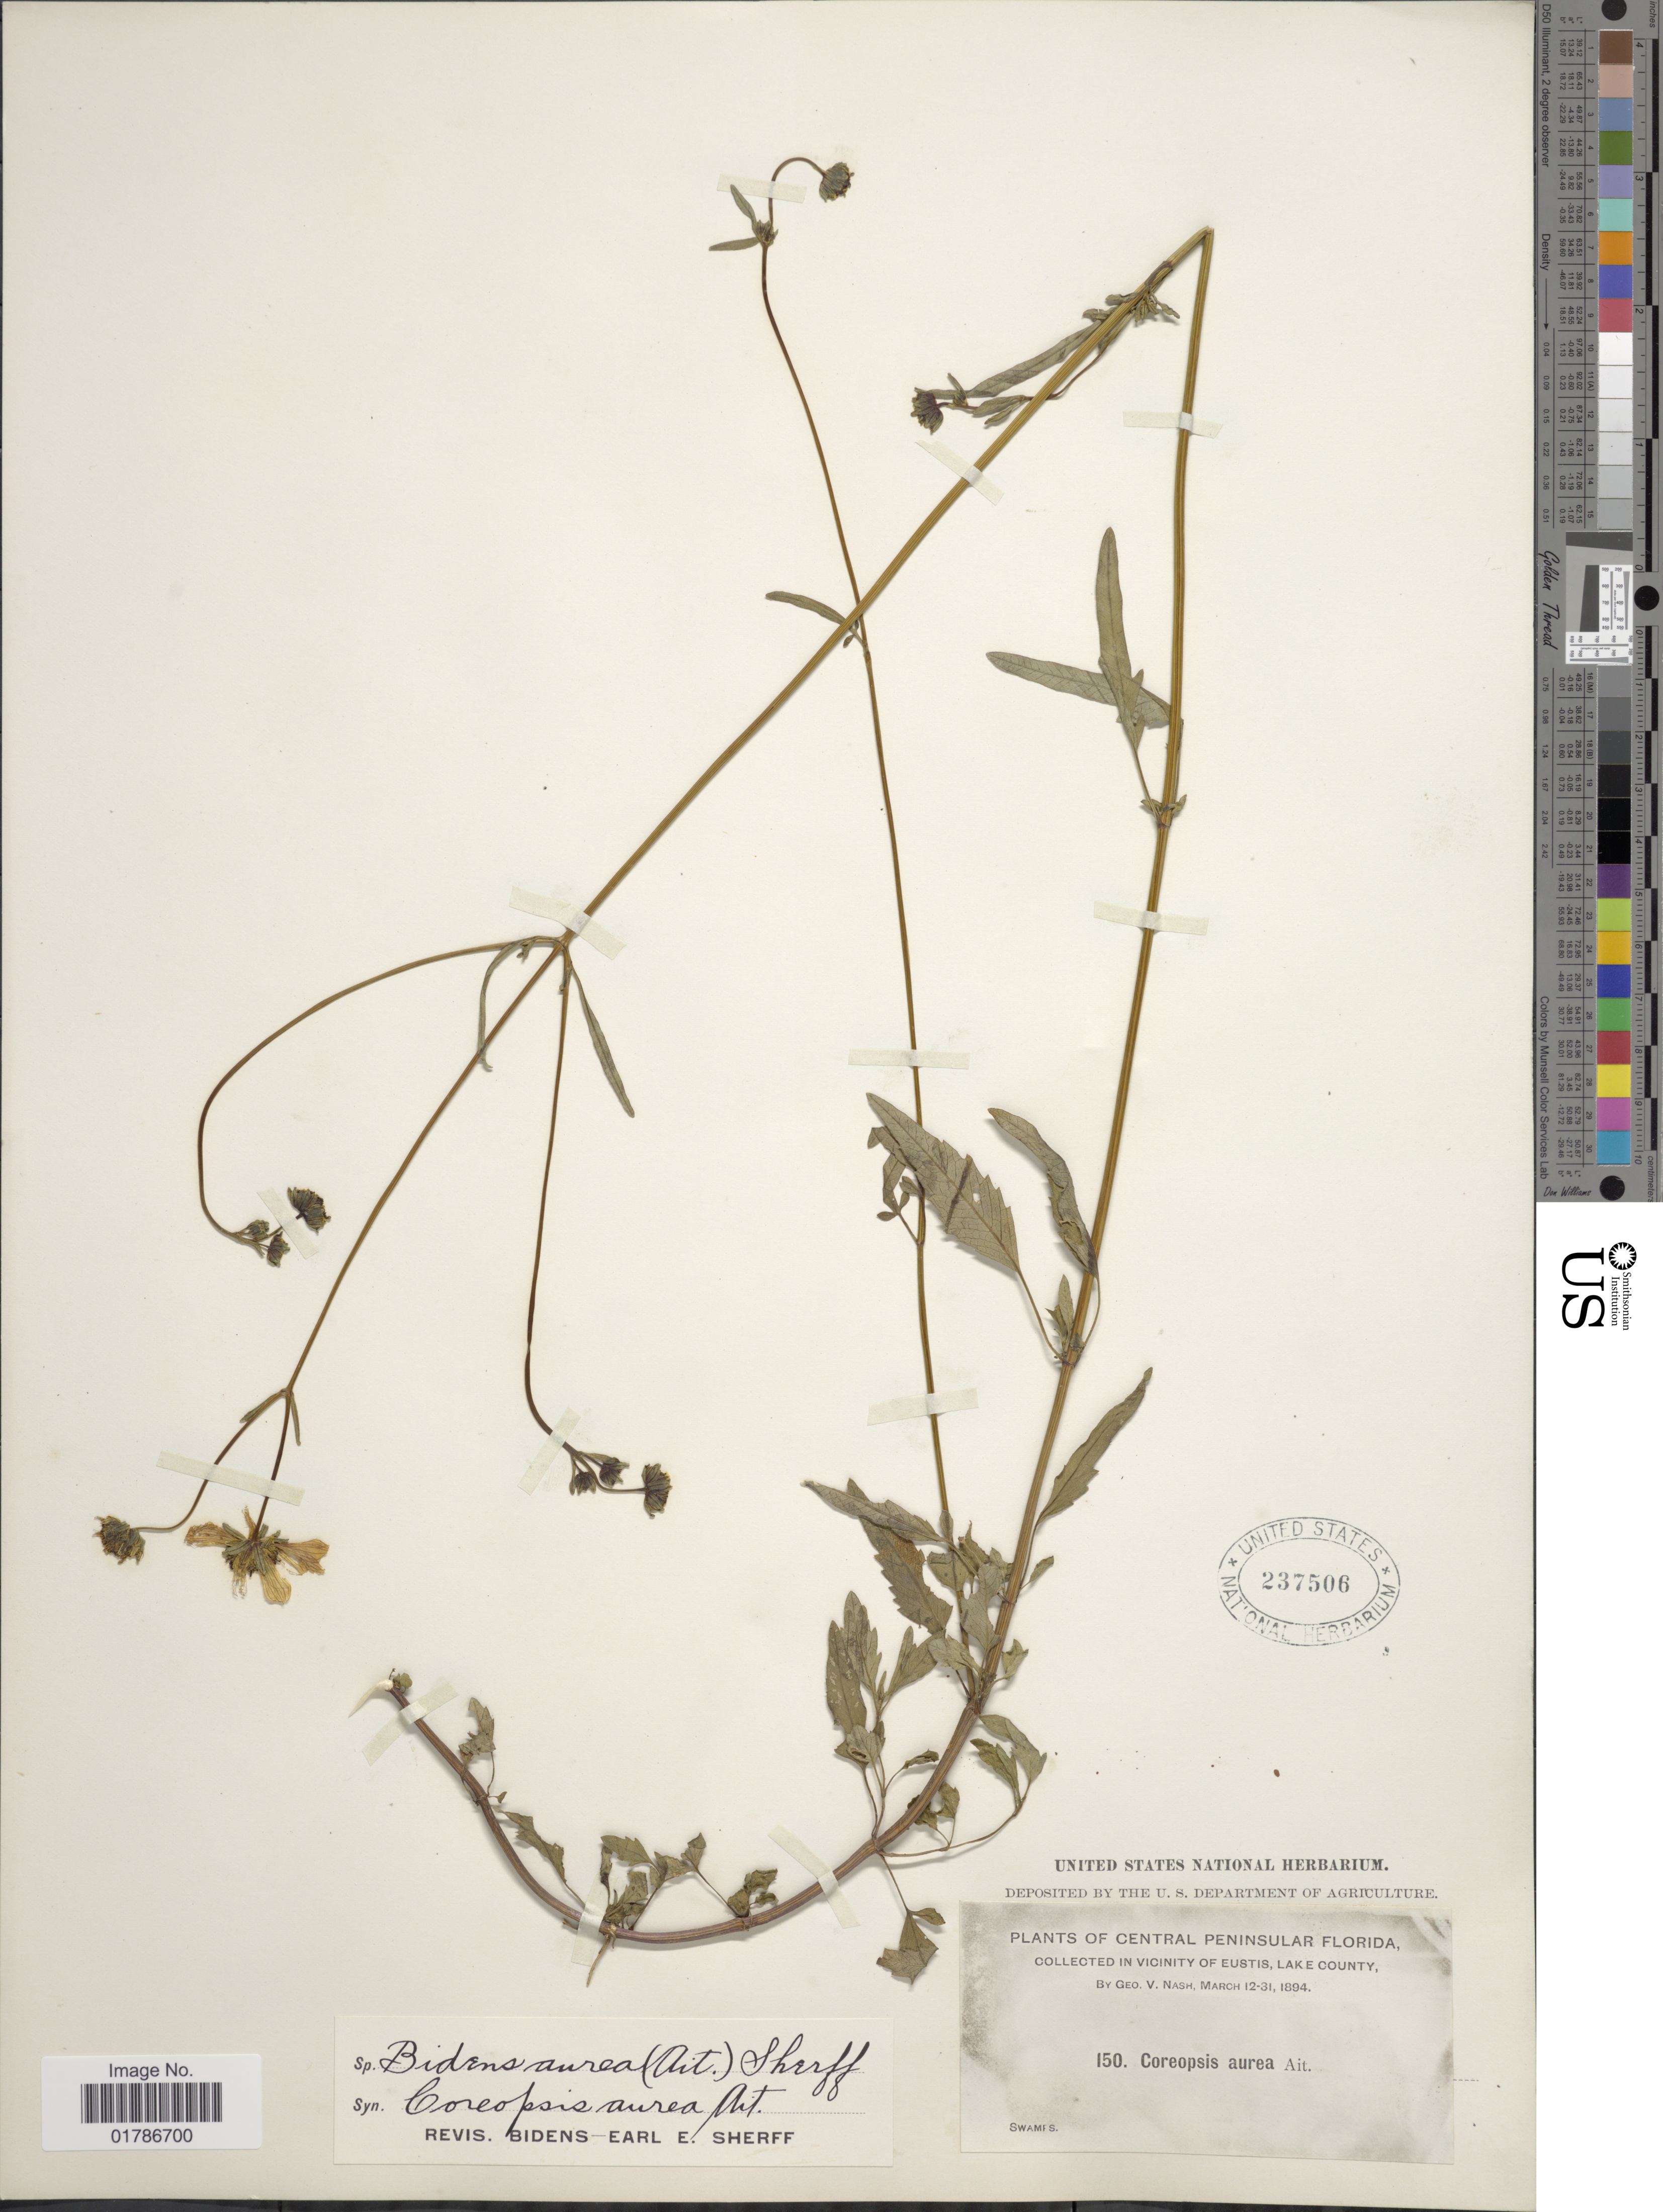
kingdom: Plantae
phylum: Tracheophyta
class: Magnoliopsida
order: Asterales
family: Asteraceae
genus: Bidens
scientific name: Bidens mitis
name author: (Michx.) Sherff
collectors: G. V. Nash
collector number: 150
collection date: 1894-03-12/1894-03-31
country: United States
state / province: Florida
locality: Central Peninsular, in vicinity of Eustis, Lake County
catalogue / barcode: US 237506